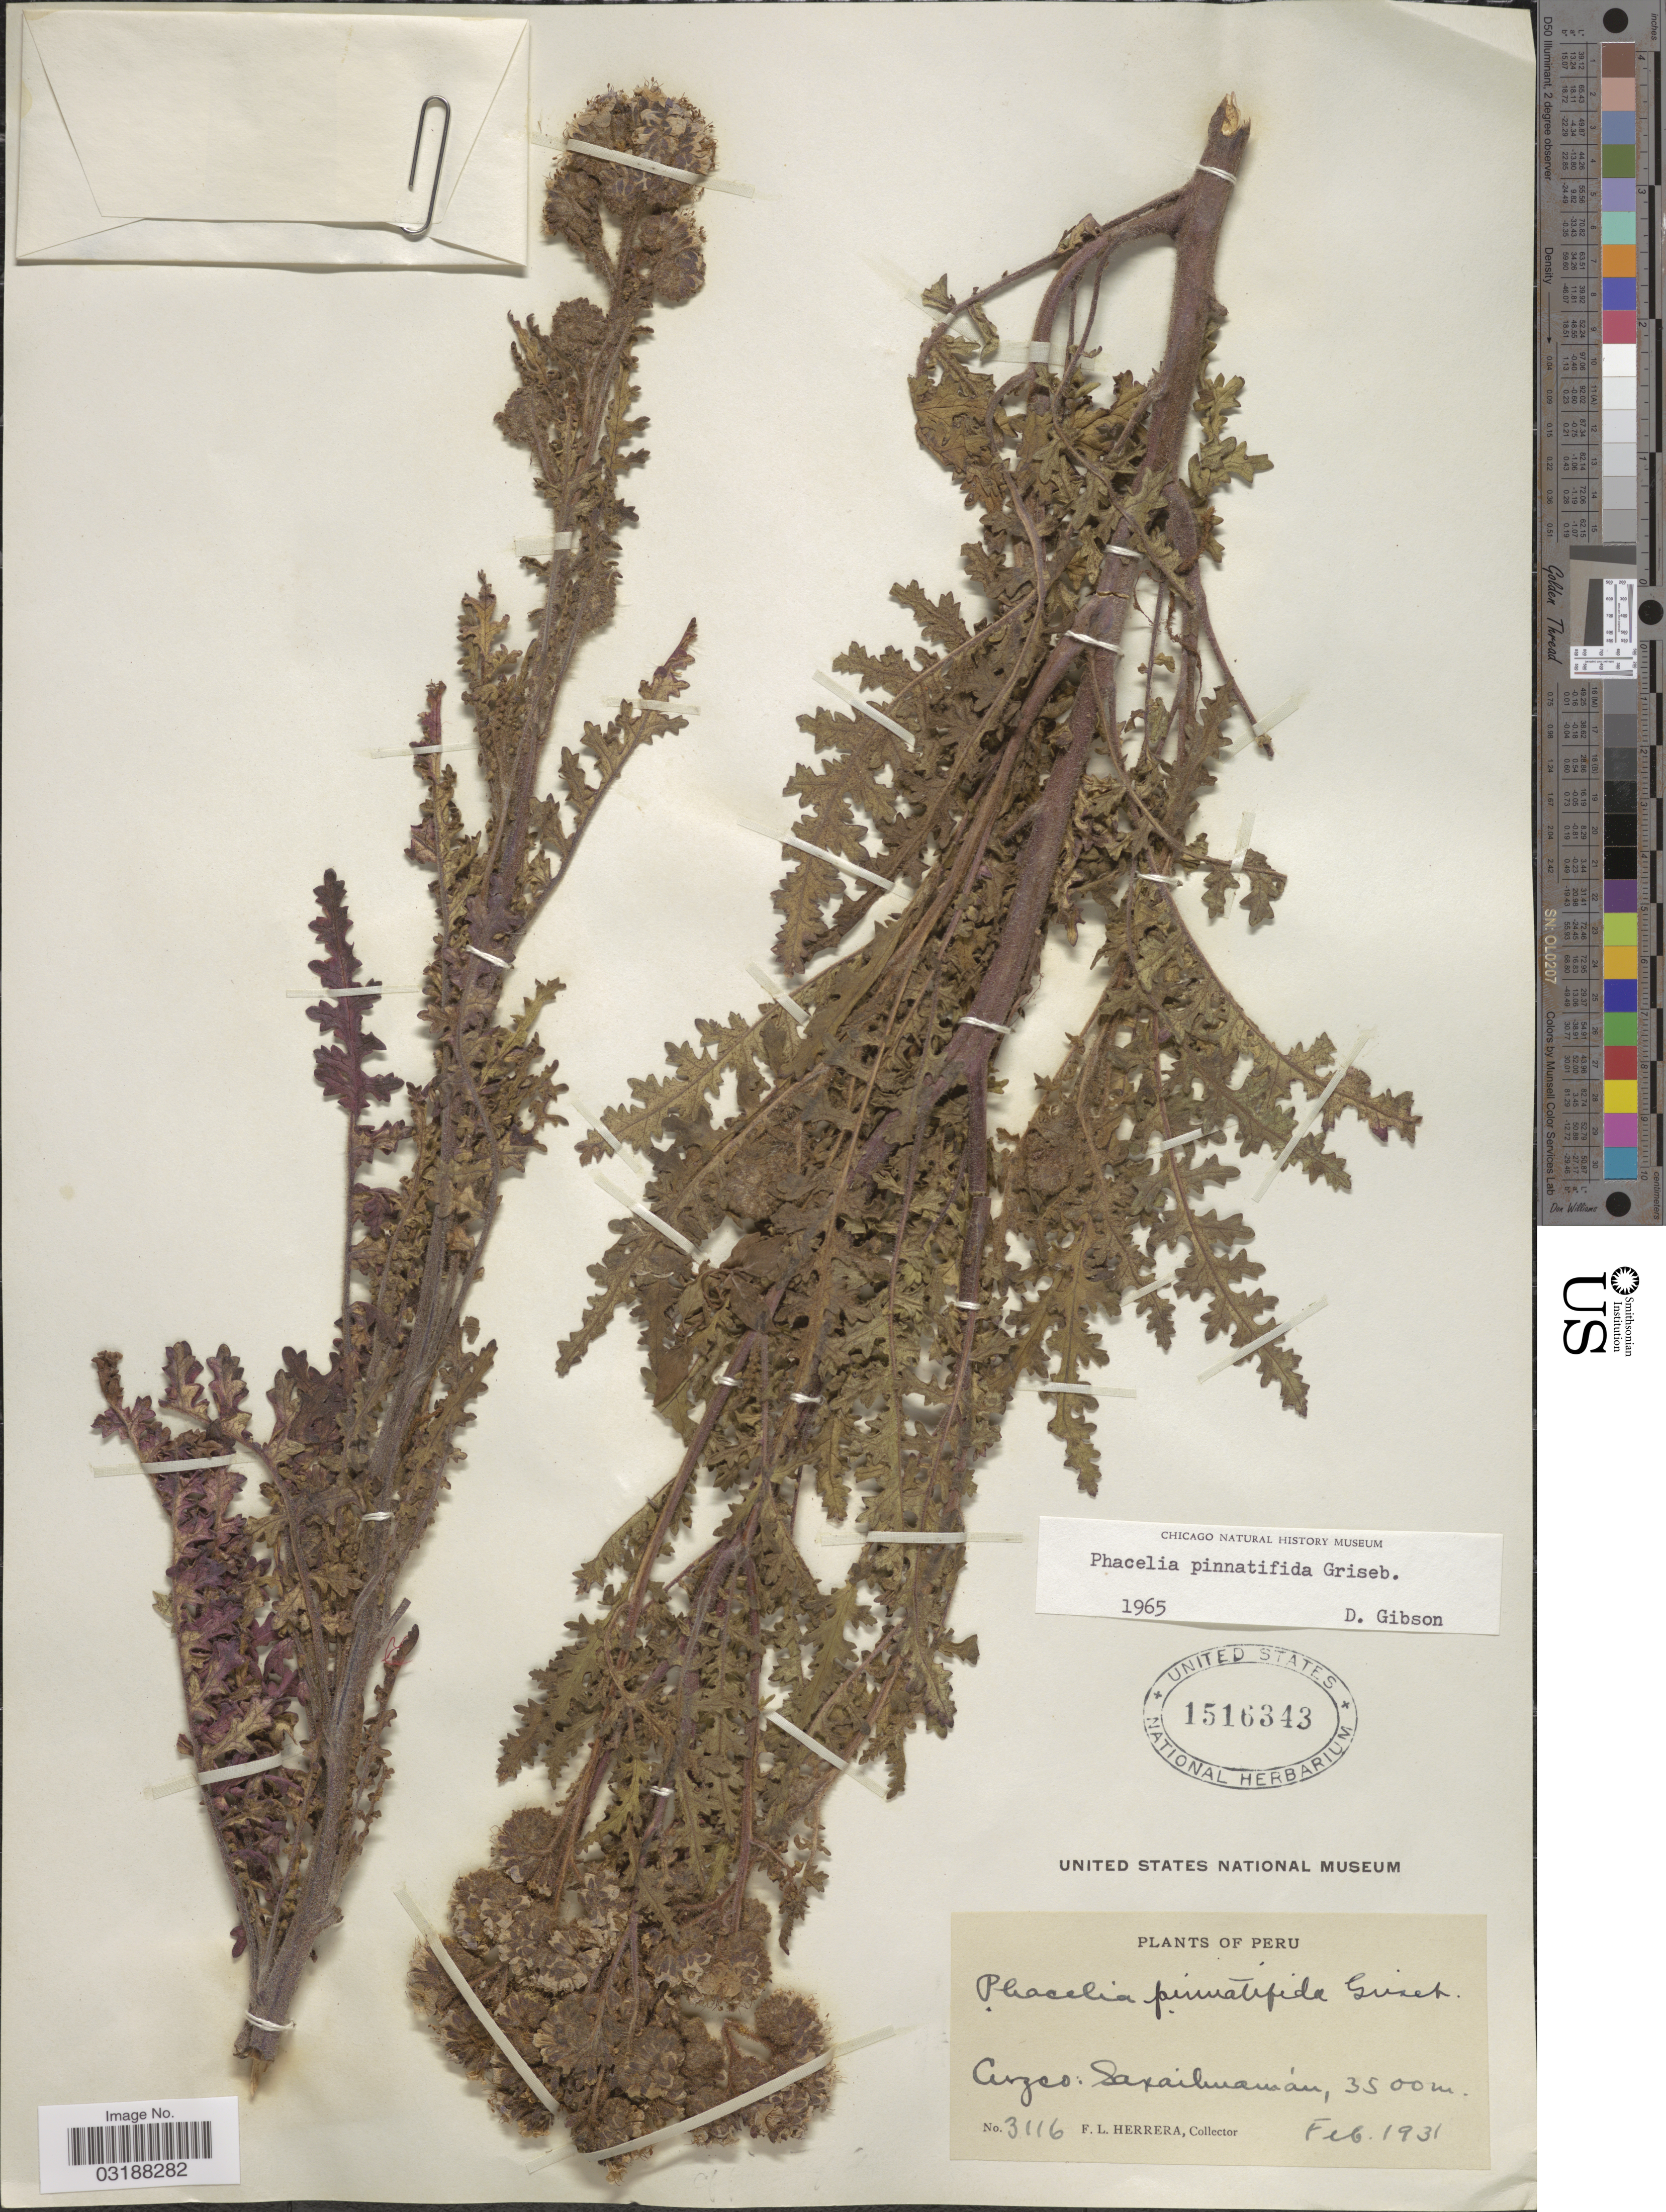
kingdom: Plantae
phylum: Tracheophyta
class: Magnoliopsida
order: Boraginales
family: Hydrophyllaceae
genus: Phacelia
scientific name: Phacelia pinnatifida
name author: Griseb. ex Wedd.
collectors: F. L. Herrera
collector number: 3116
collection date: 1931-02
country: Peru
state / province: Cusco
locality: Cuzco: Saxaihuamán.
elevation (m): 3500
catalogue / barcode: US 1516343